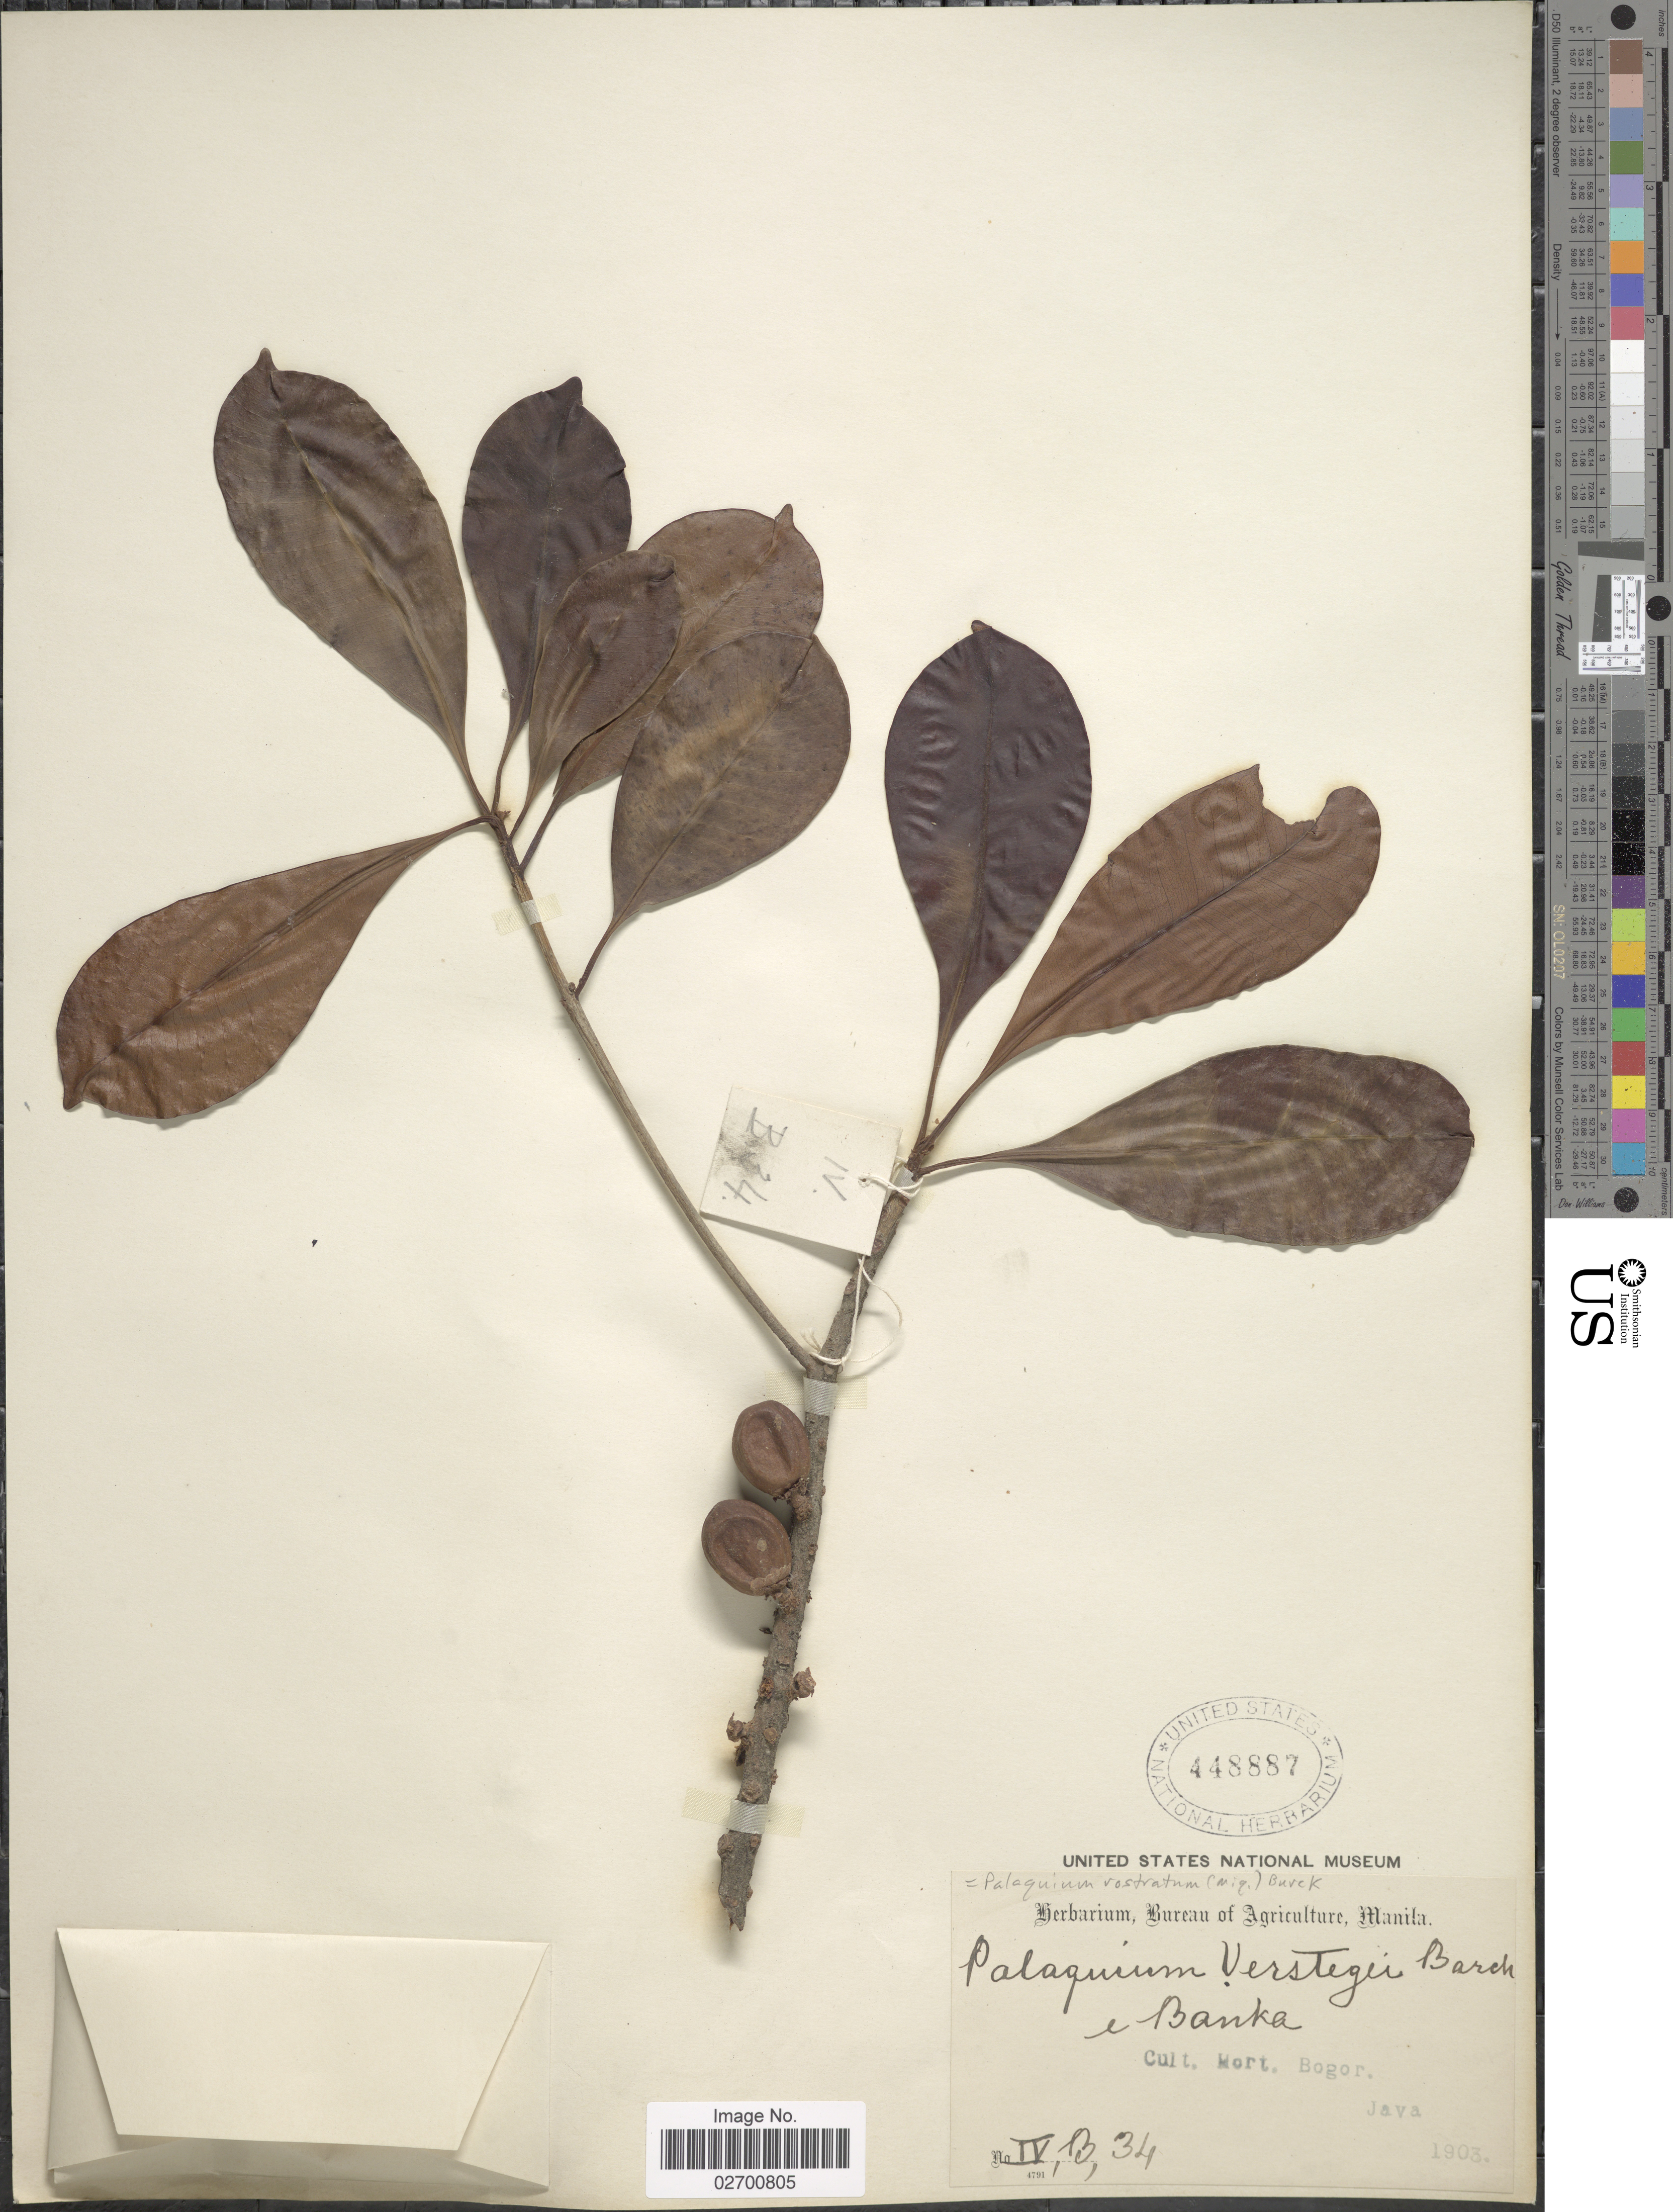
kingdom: Plantae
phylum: Tracheophyta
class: Magnoliopsida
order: Ericales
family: Sapotaceae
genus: Palaquium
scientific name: Palaquium rostratum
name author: (Miq.) Burck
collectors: ex Herb. Bur. Agric. Manila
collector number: IV, B, 34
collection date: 1903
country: Indonesia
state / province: Java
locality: Cult. Hort. Bogor. e Banka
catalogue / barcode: US 448887